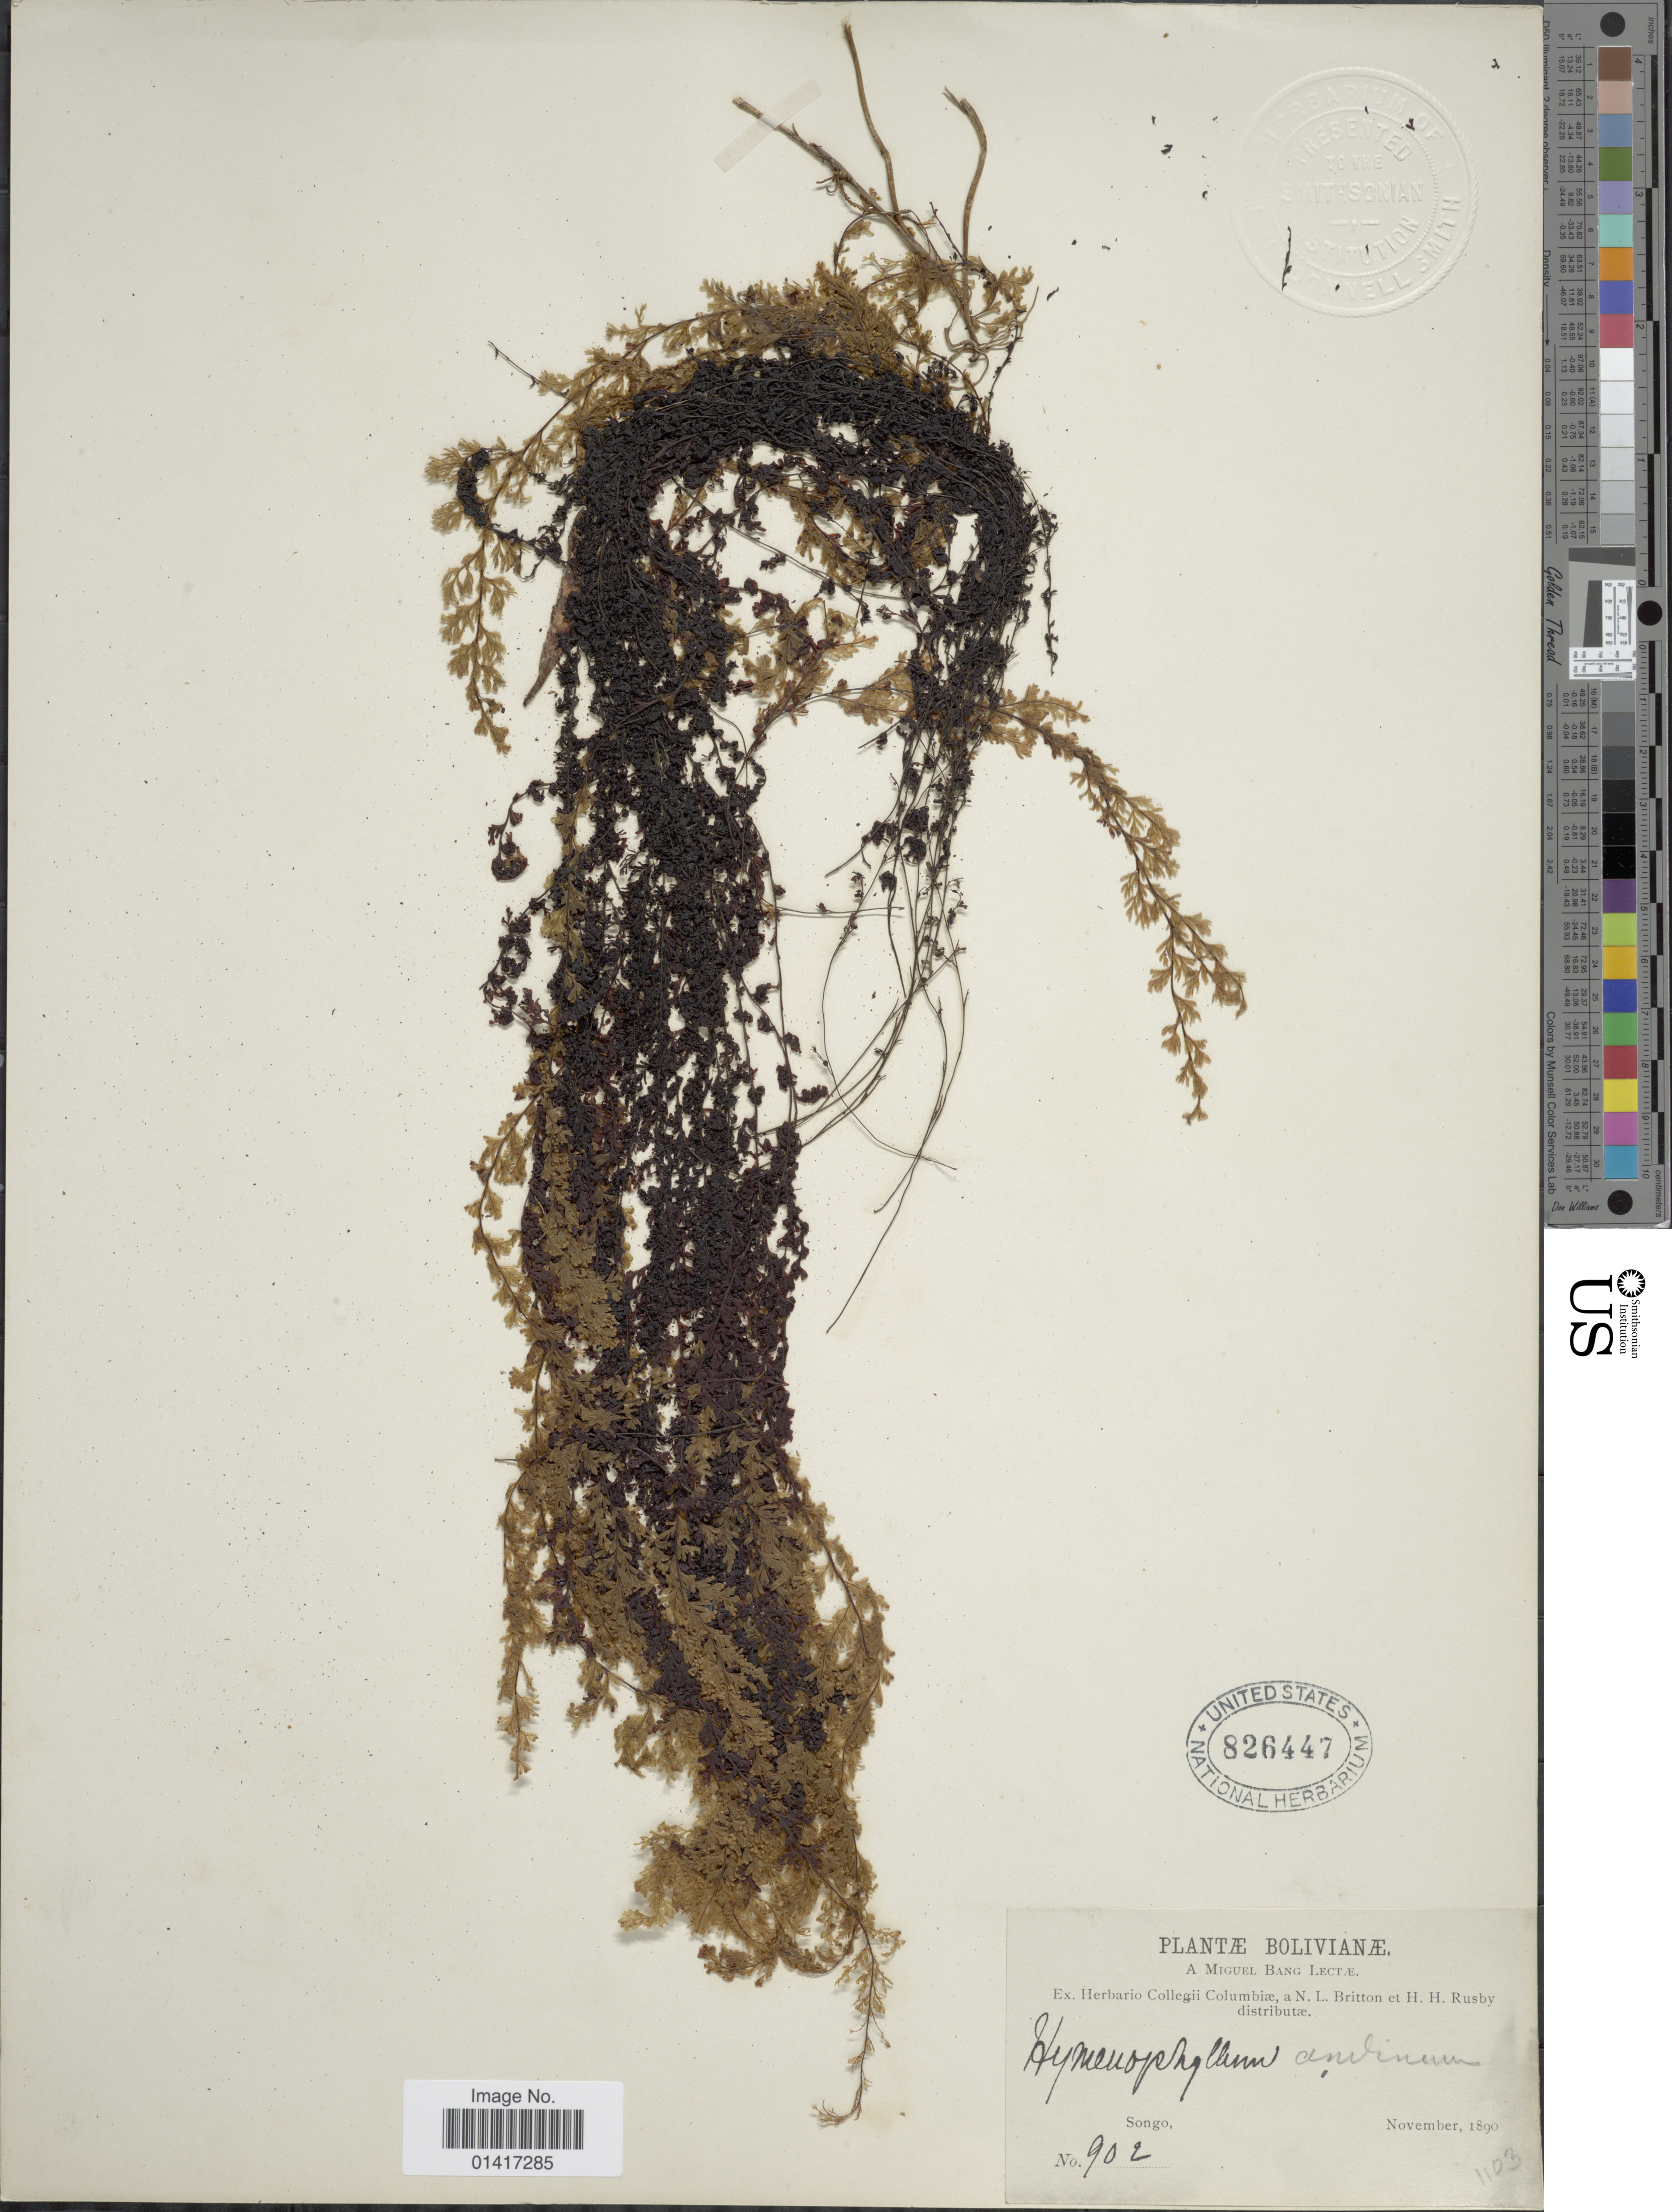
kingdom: Plantae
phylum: Tracheophyta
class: Polypodiopsida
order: Hymenophyllales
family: Hymenophyllaceae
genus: Hymenophyllum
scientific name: Hymenophyllum undulatum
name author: (Sw.) Sw.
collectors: M. Bang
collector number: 902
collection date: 1890-11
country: Bolivia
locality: Songo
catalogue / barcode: US 826447